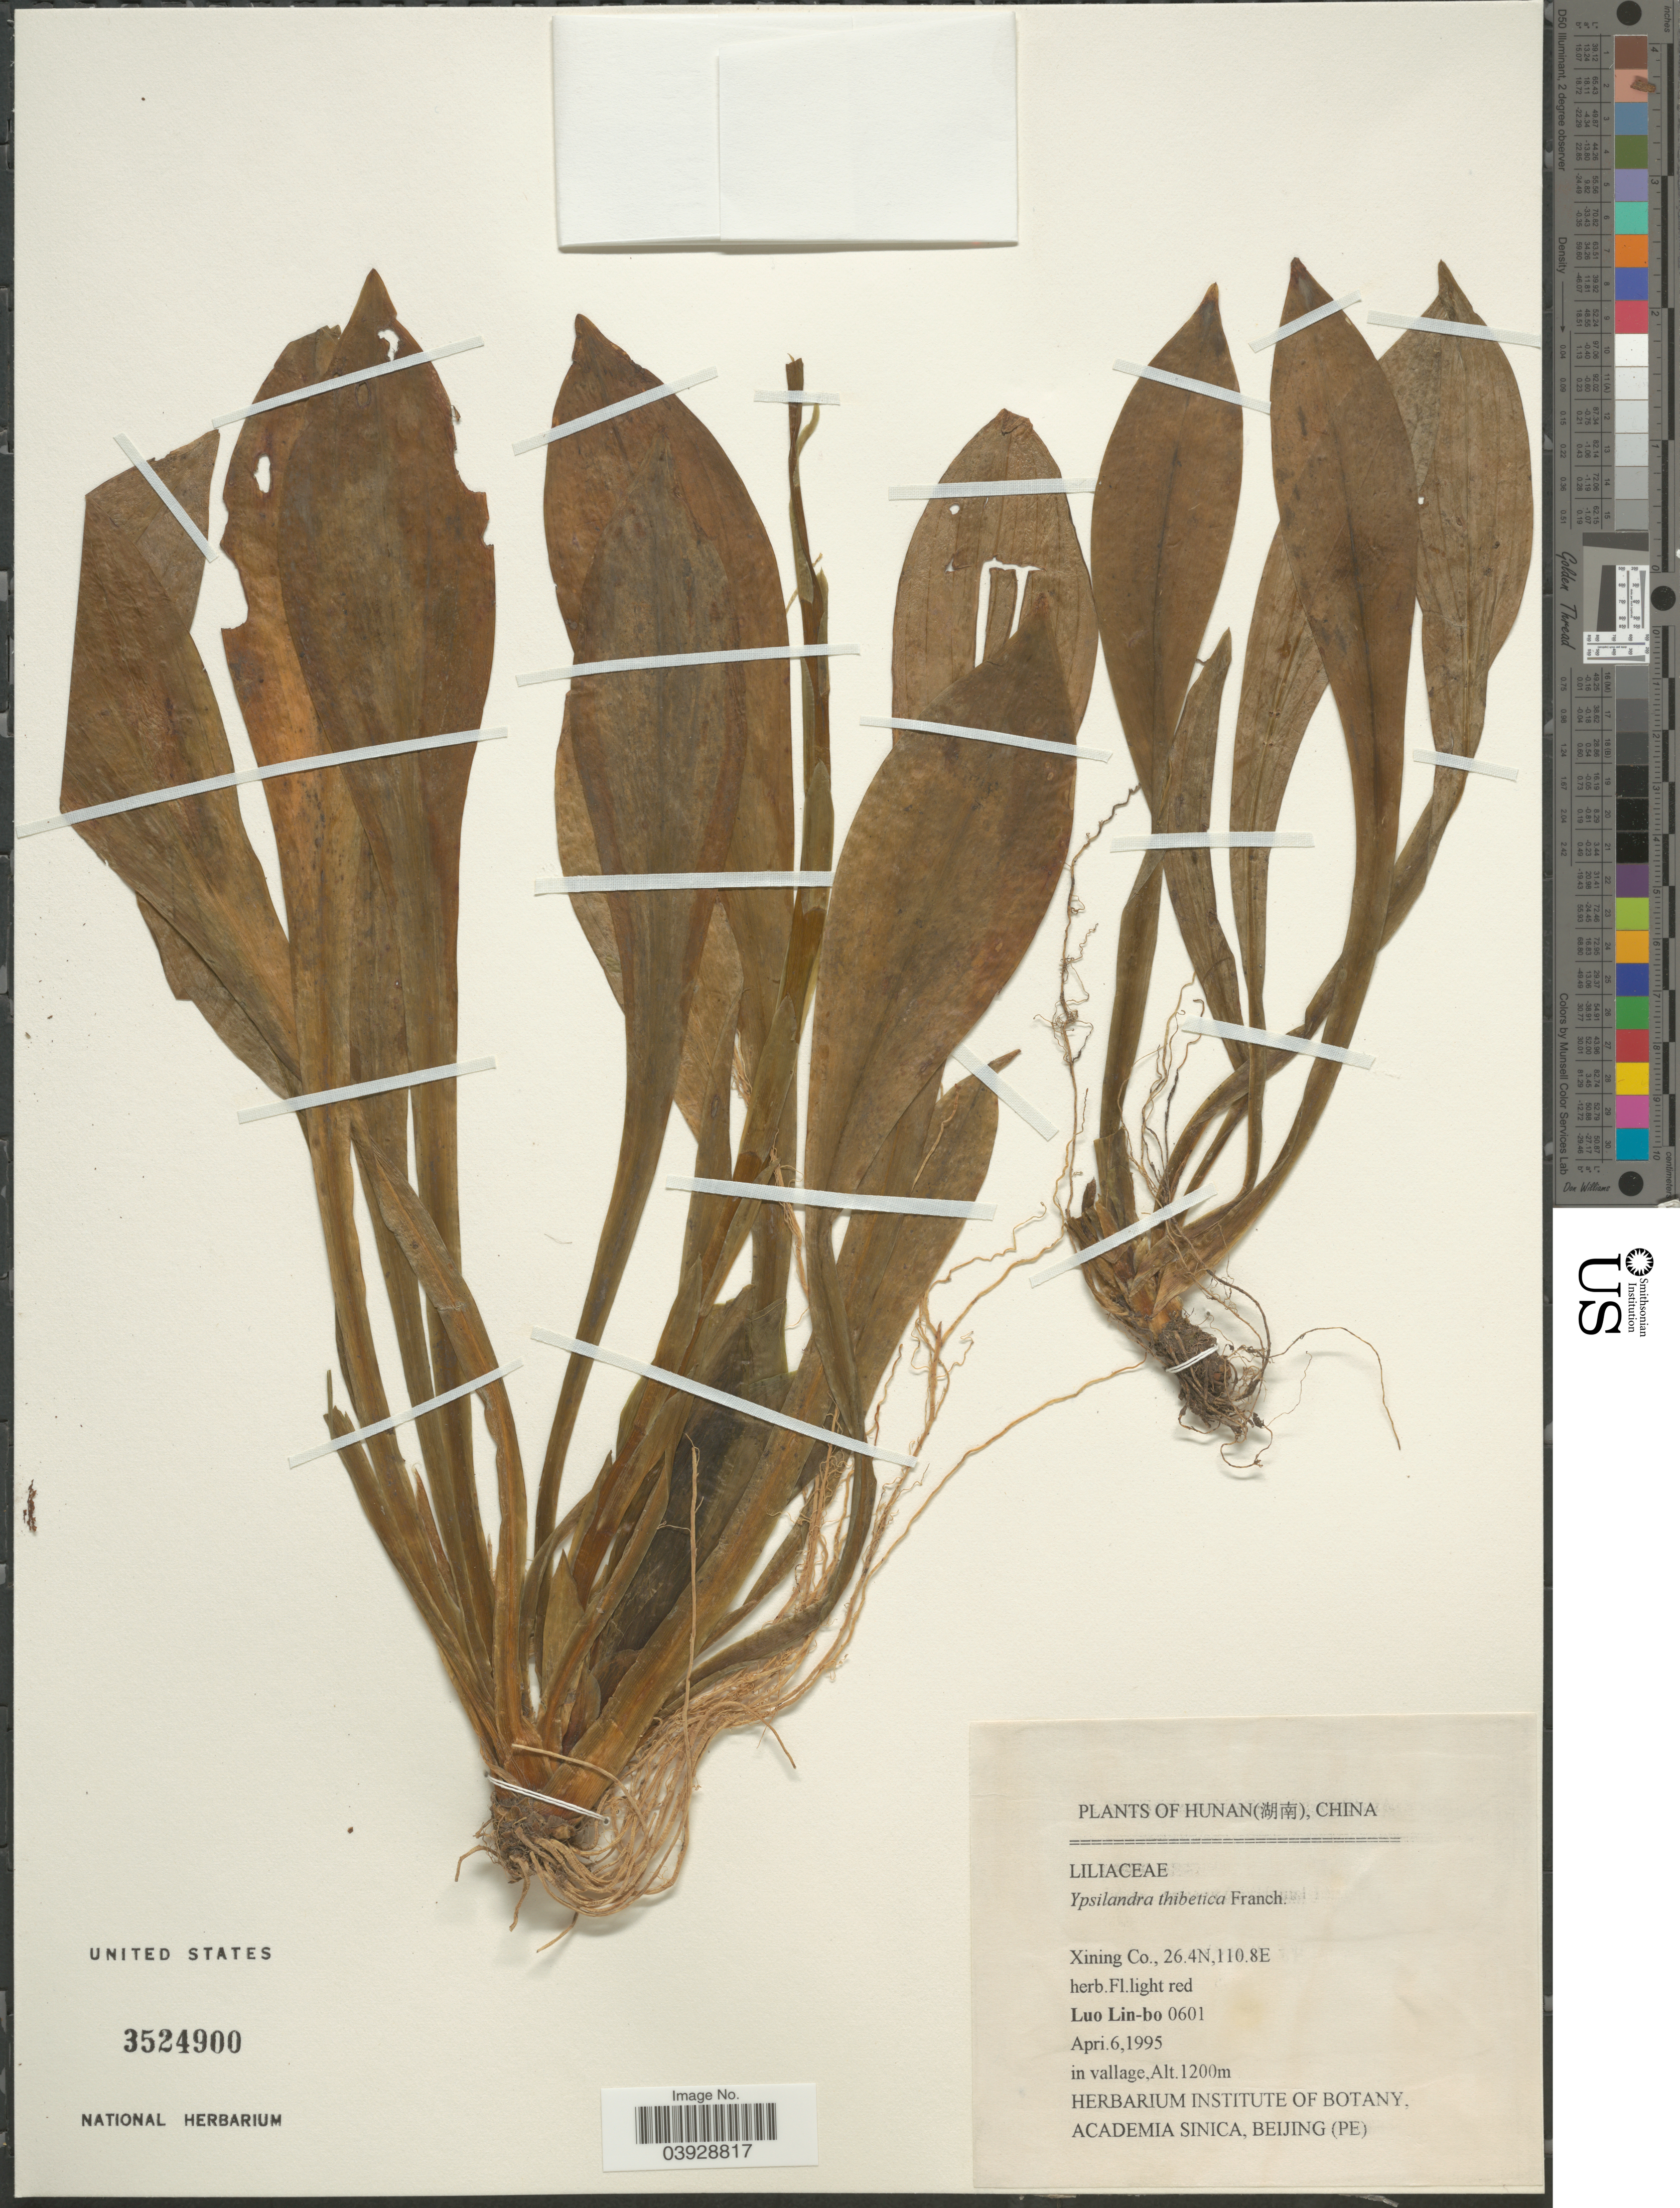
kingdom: Plantae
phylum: Tracheophyta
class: Liliopsida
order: Liliales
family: Melanthiaceae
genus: Ypsilandra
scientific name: Ypsilandra thibetica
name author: Franch.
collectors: L. Lin-bo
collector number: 0601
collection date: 1995-04-06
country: China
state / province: Hunan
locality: Xining Co.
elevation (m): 1200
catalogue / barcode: US 3524900